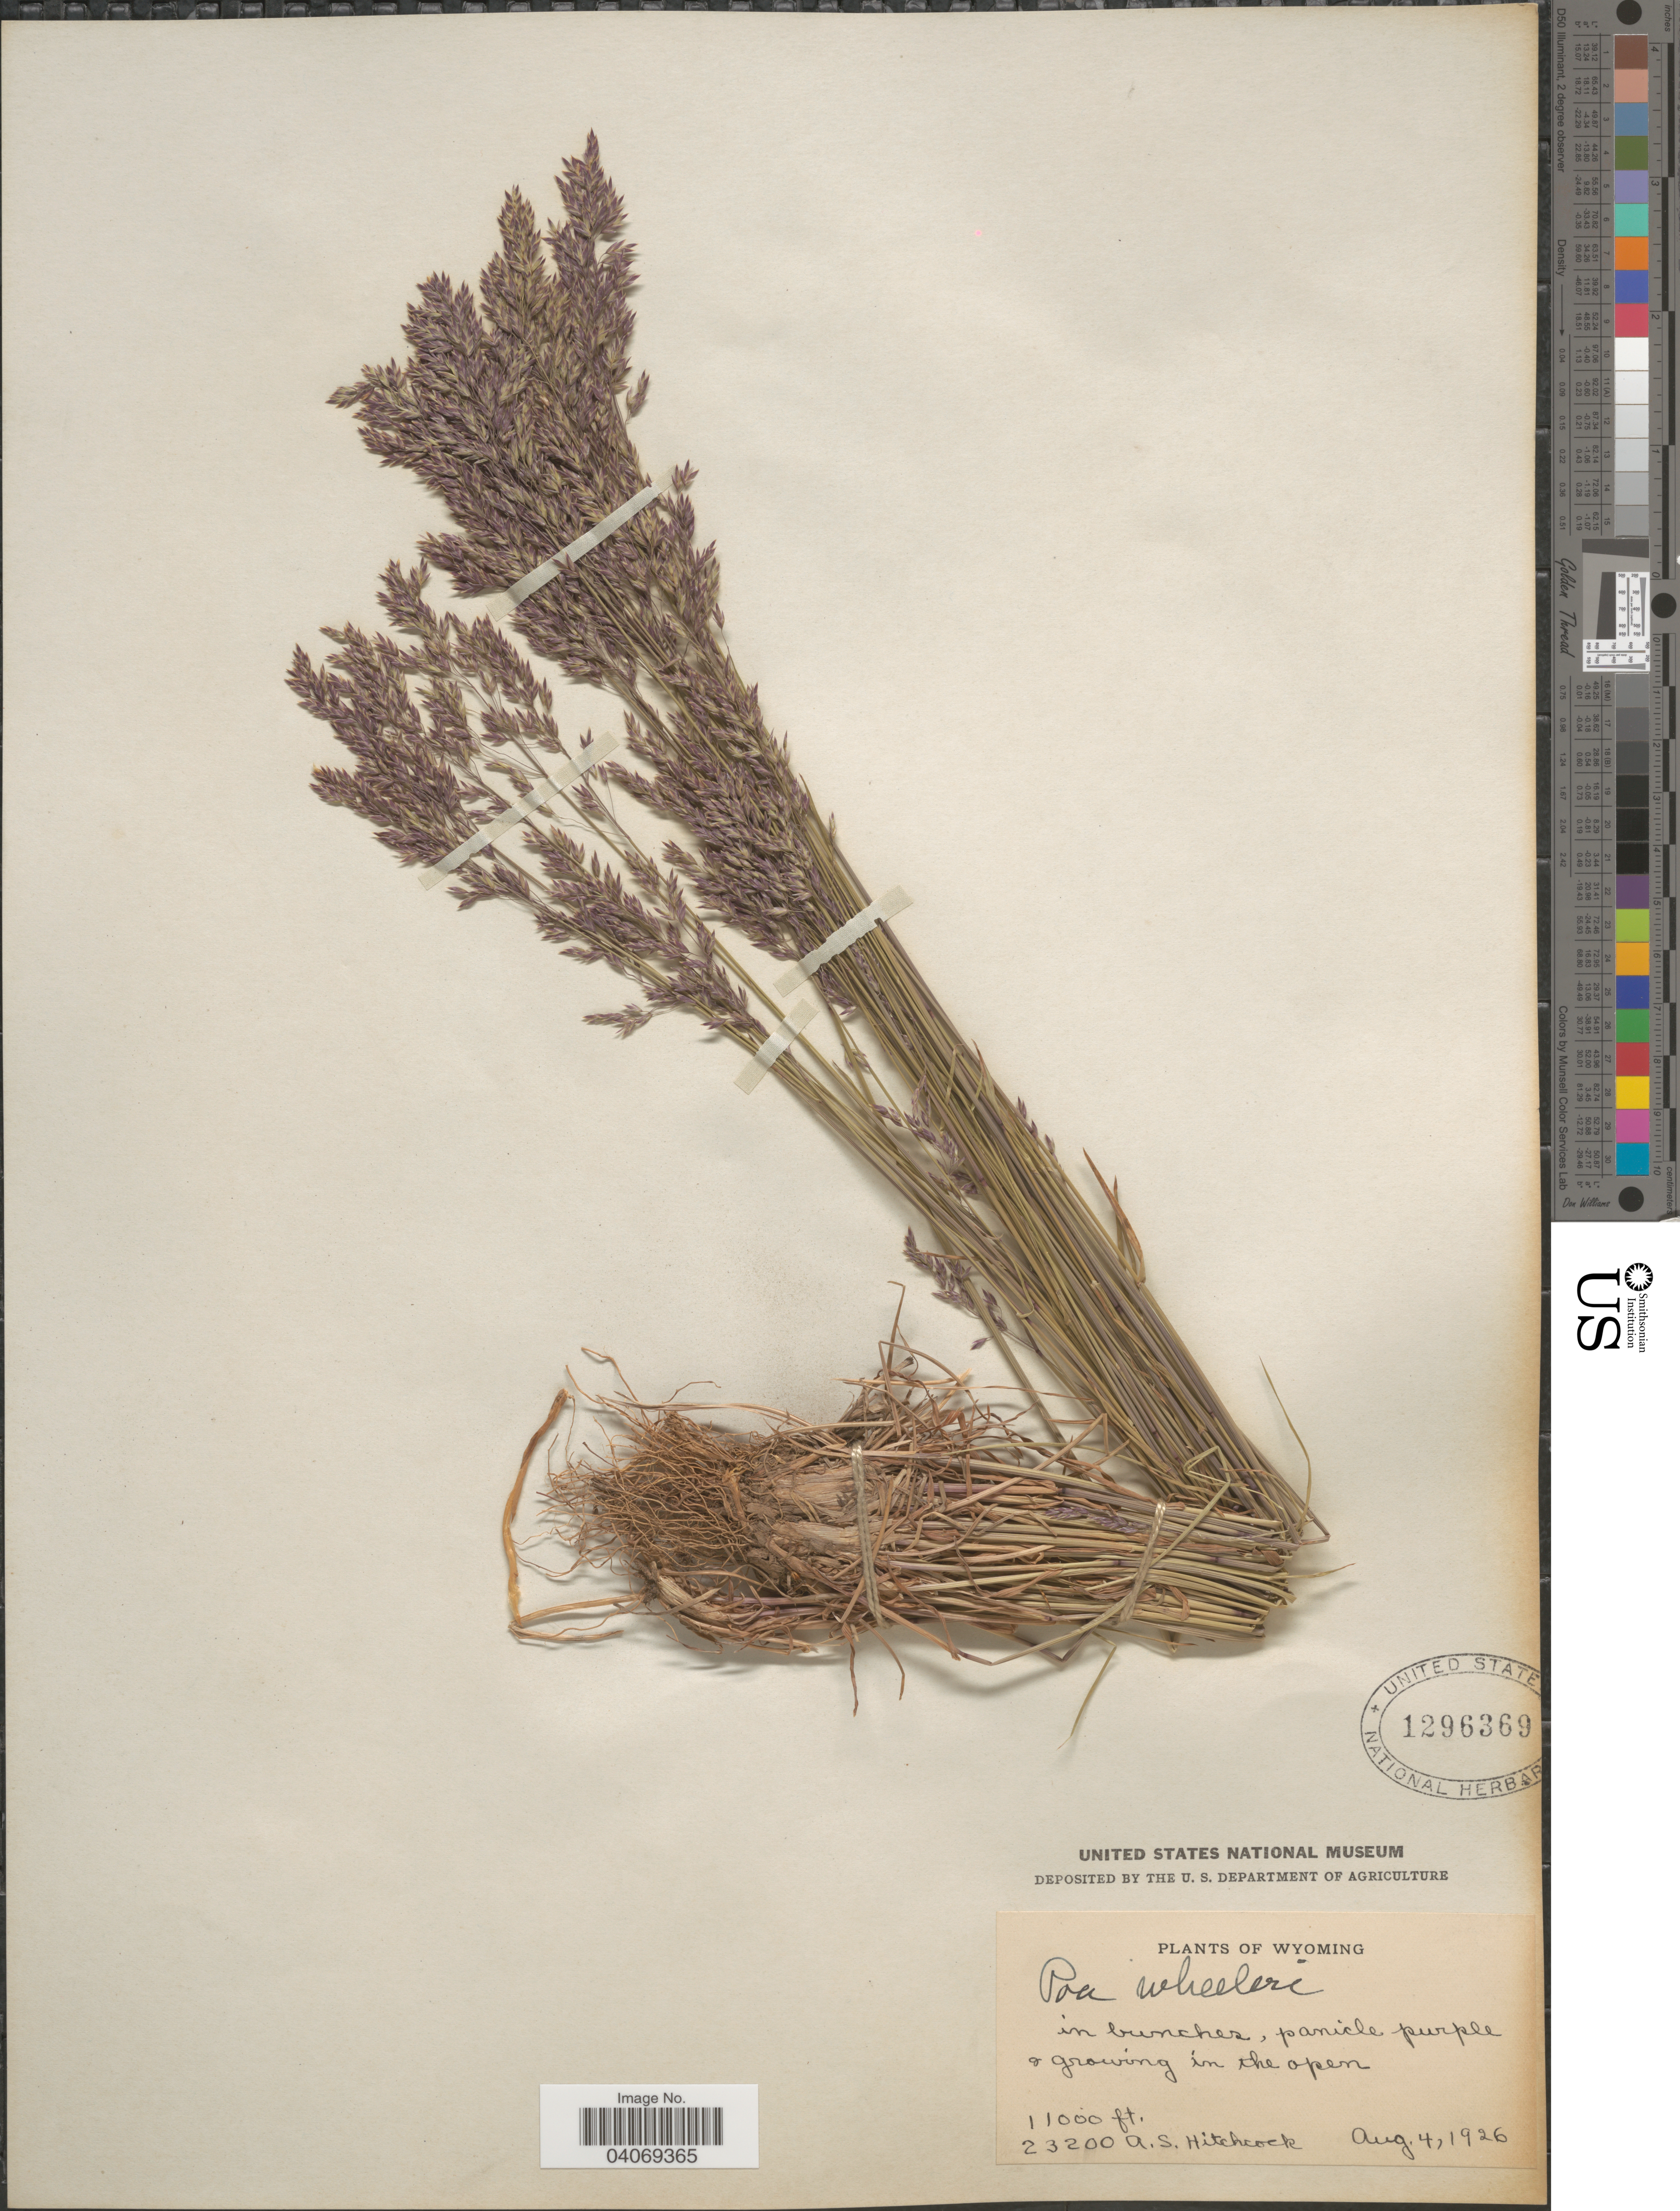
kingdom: Plantae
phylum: Tracheophyta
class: Liliopsida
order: Poales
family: Poaceae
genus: Poa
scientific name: Poa wheeleri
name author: Vasey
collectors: A. S. Hitchcock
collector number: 23200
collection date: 1926-08-04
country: United States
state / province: Wyoming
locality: In bunchees, panicle purple & growing in the open.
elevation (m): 3353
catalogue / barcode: US 1296369